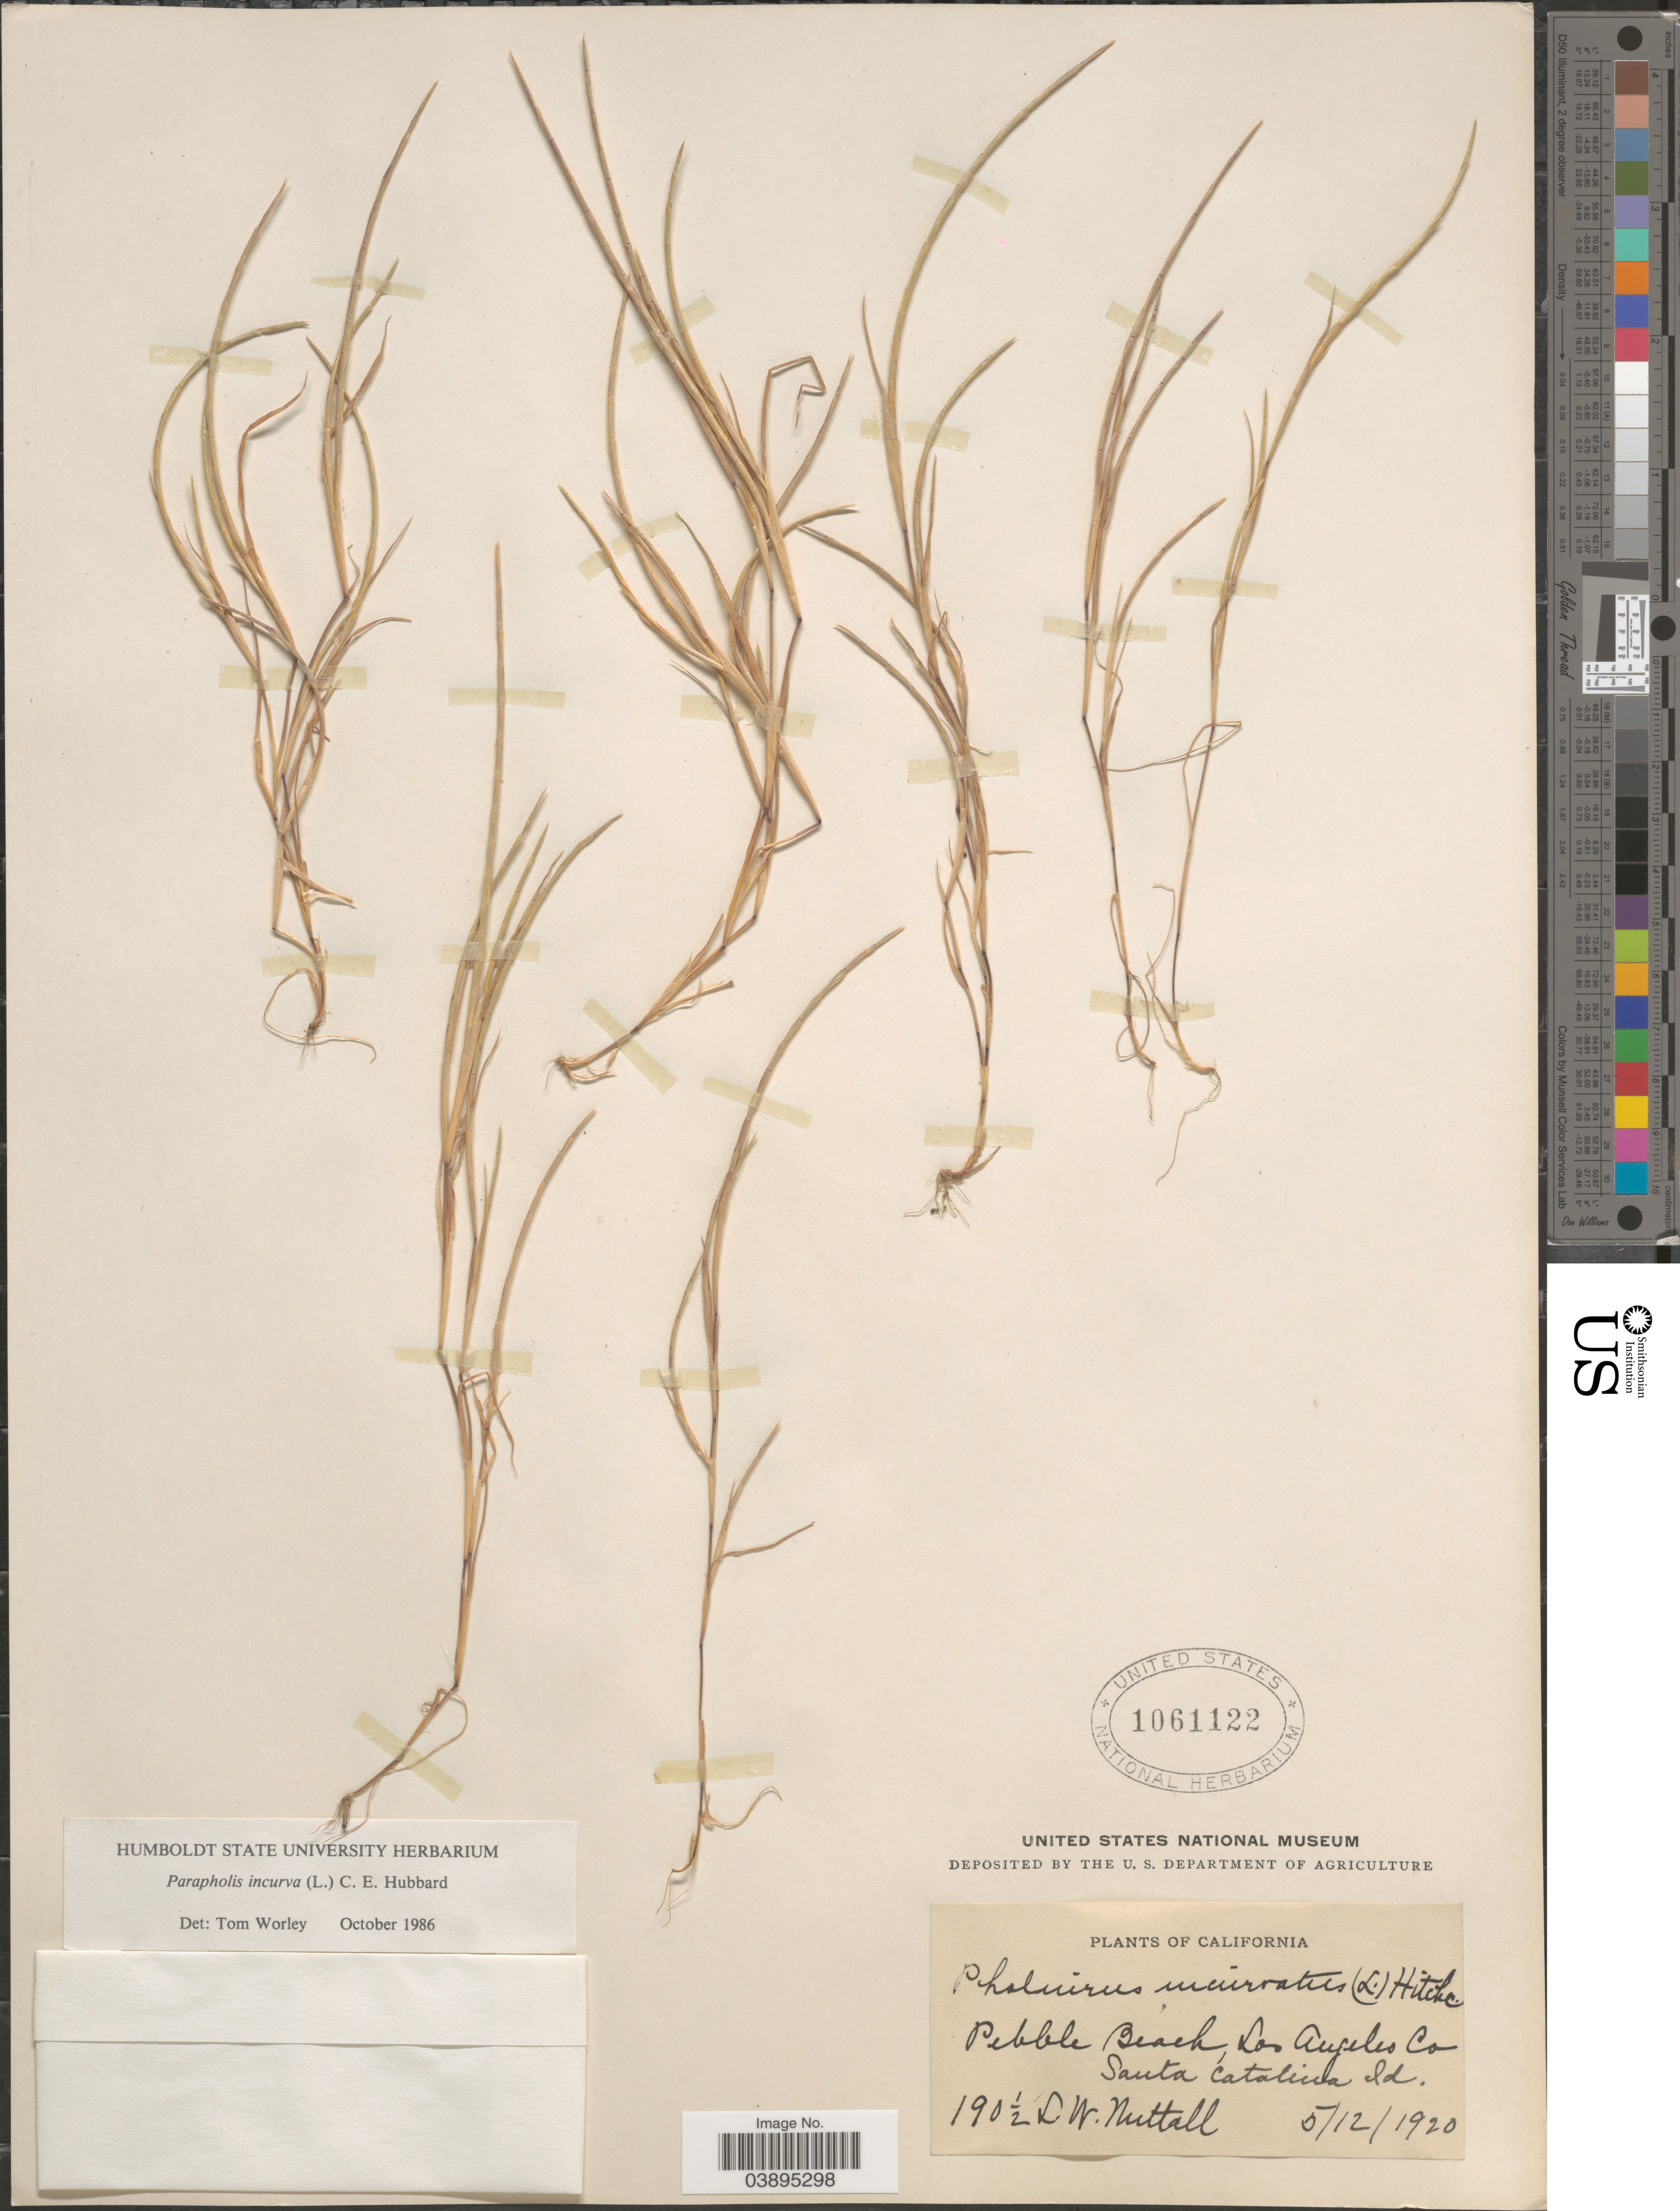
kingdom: Plantae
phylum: Tracheophyta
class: Liliopsida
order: Poales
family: Poaceae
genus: Parapholis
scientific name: Parapholis incurva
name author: (L.) C.E. Hubb.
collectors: L. W. Nuttall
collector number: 190½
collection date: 1920-05-12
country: United States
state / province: California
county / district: Los Angeles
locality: Pebble Beach, Los Angeles Co. Santa Catalina Id.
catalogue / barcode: US 1061122